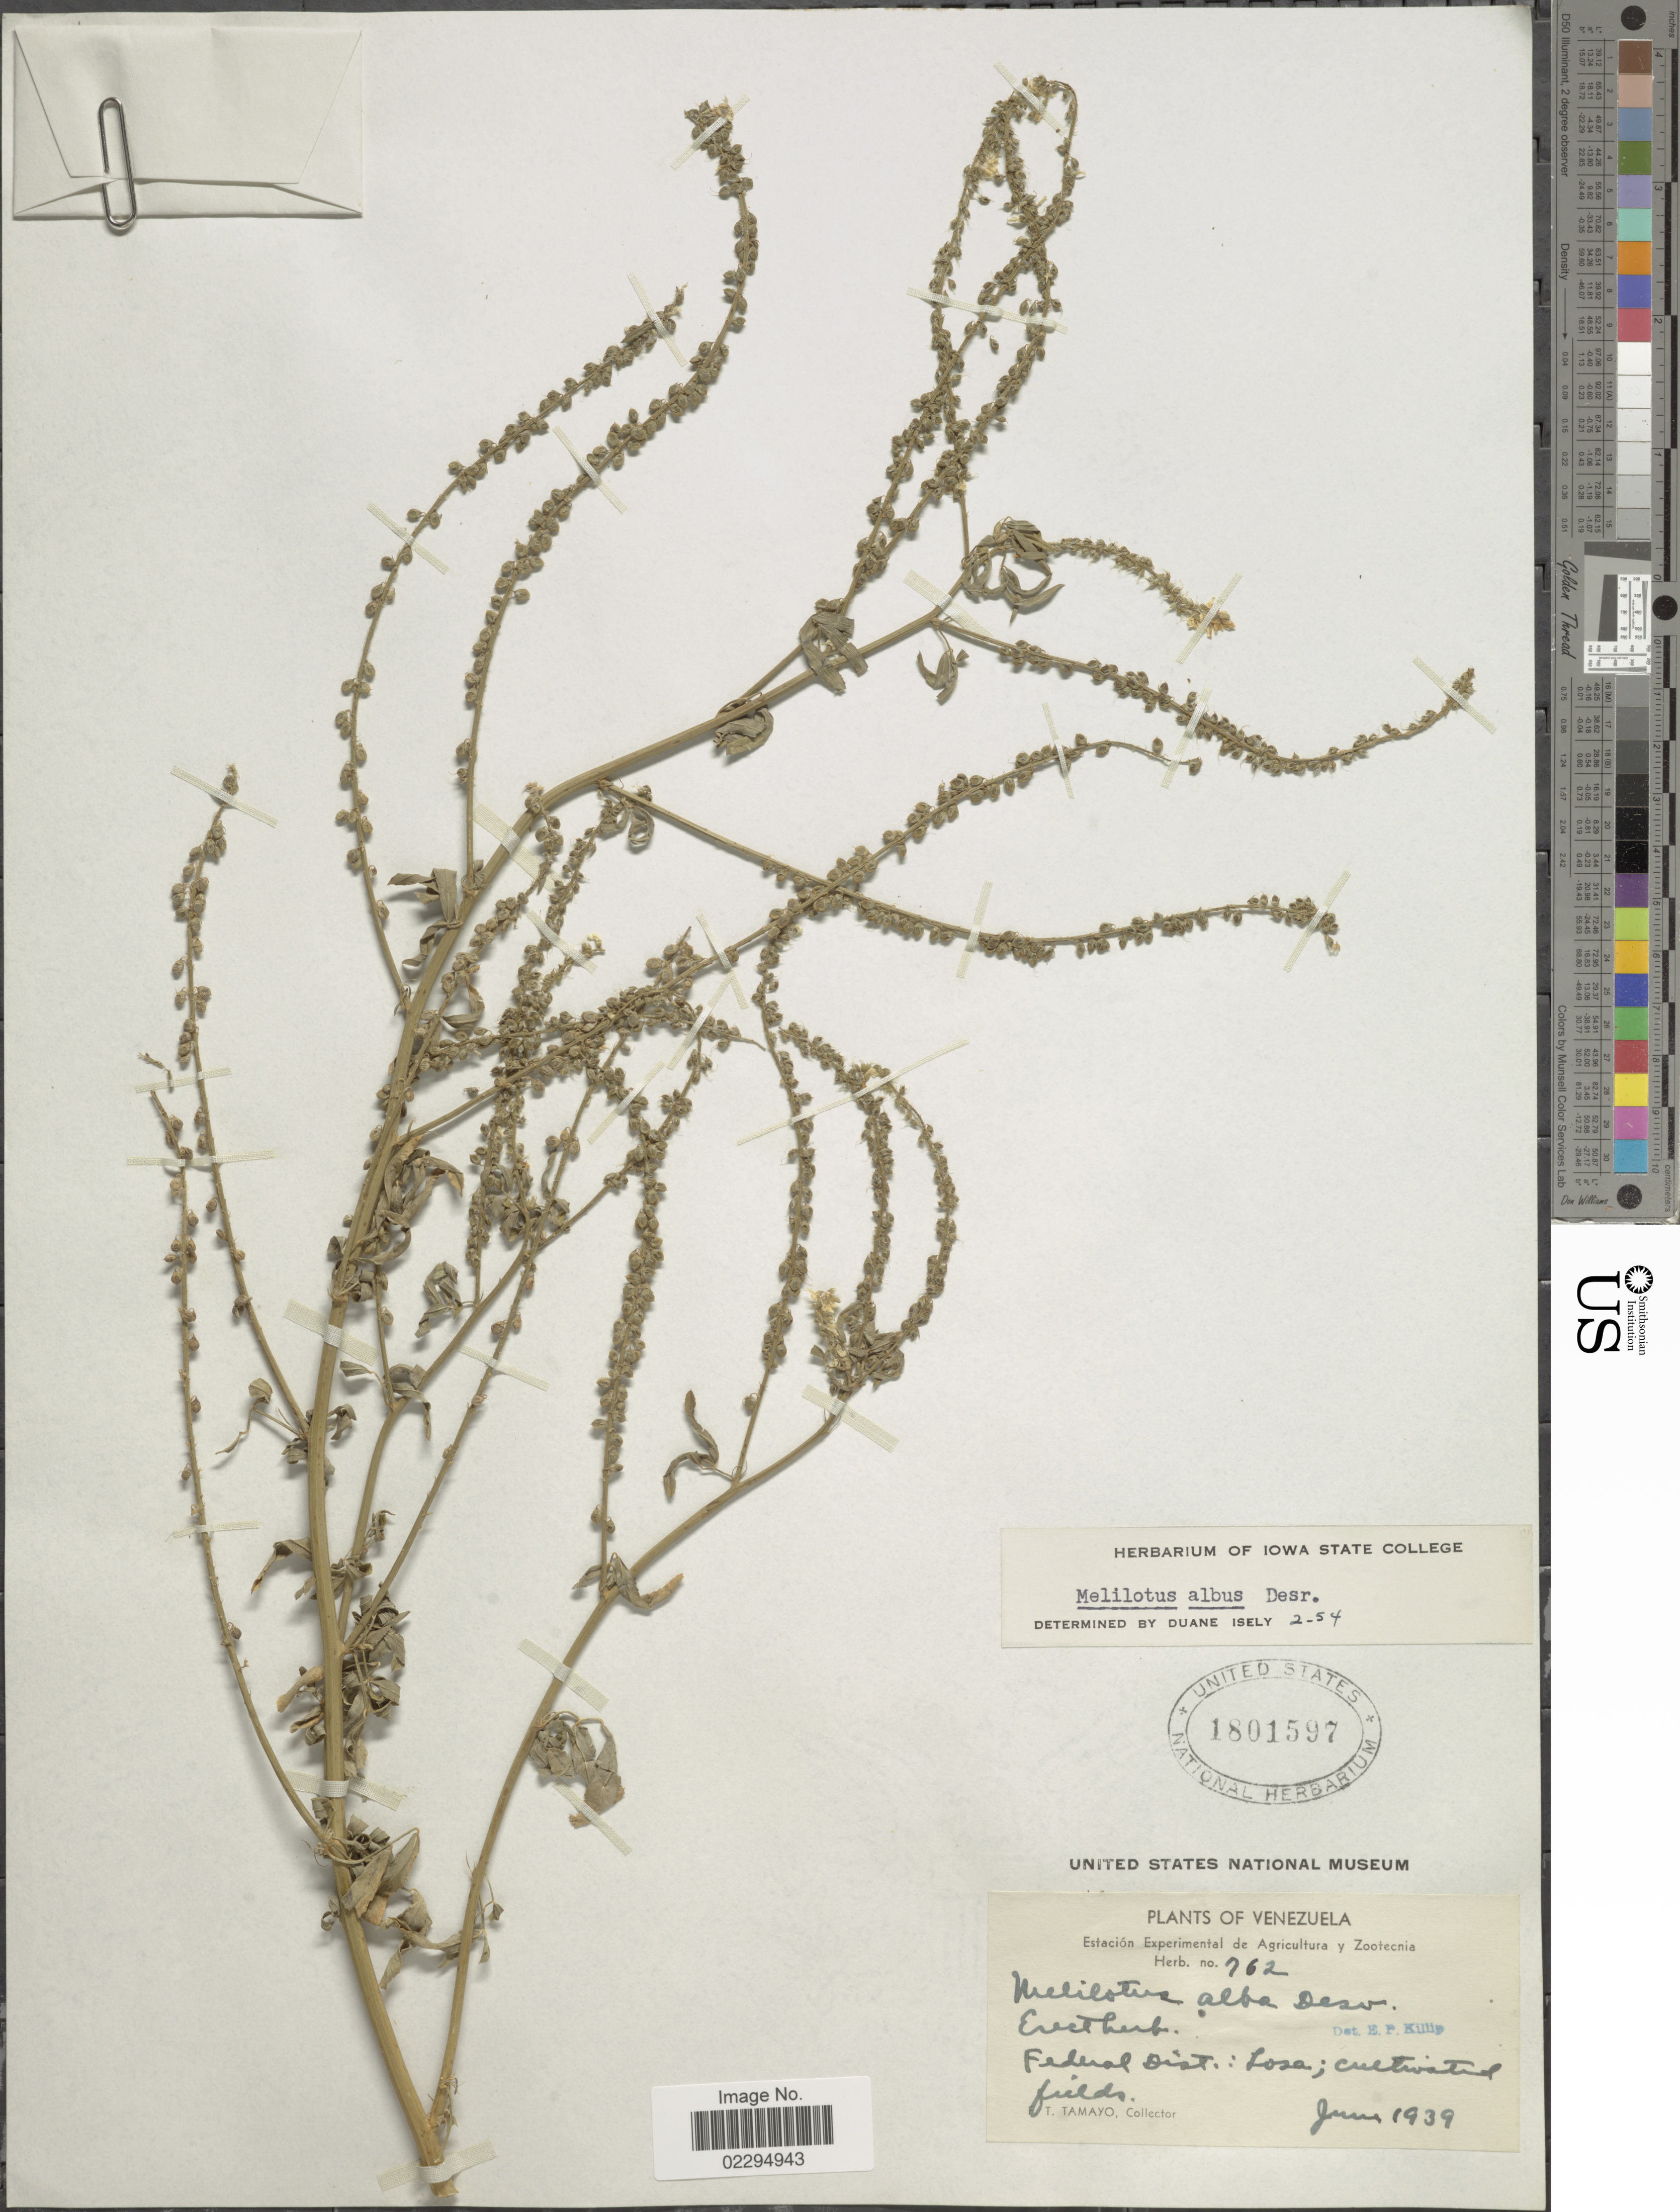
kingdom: Plantae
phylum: Tracheophyta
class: Magnoliopsida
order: Fabales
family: Fabaceae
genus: Melilotus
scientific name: Melilotus albus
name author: Medik.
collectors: F. Tamayo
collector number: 762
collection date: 1939-06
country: Venezuela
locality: Federal Dist: Losa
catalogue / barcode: US 1801597